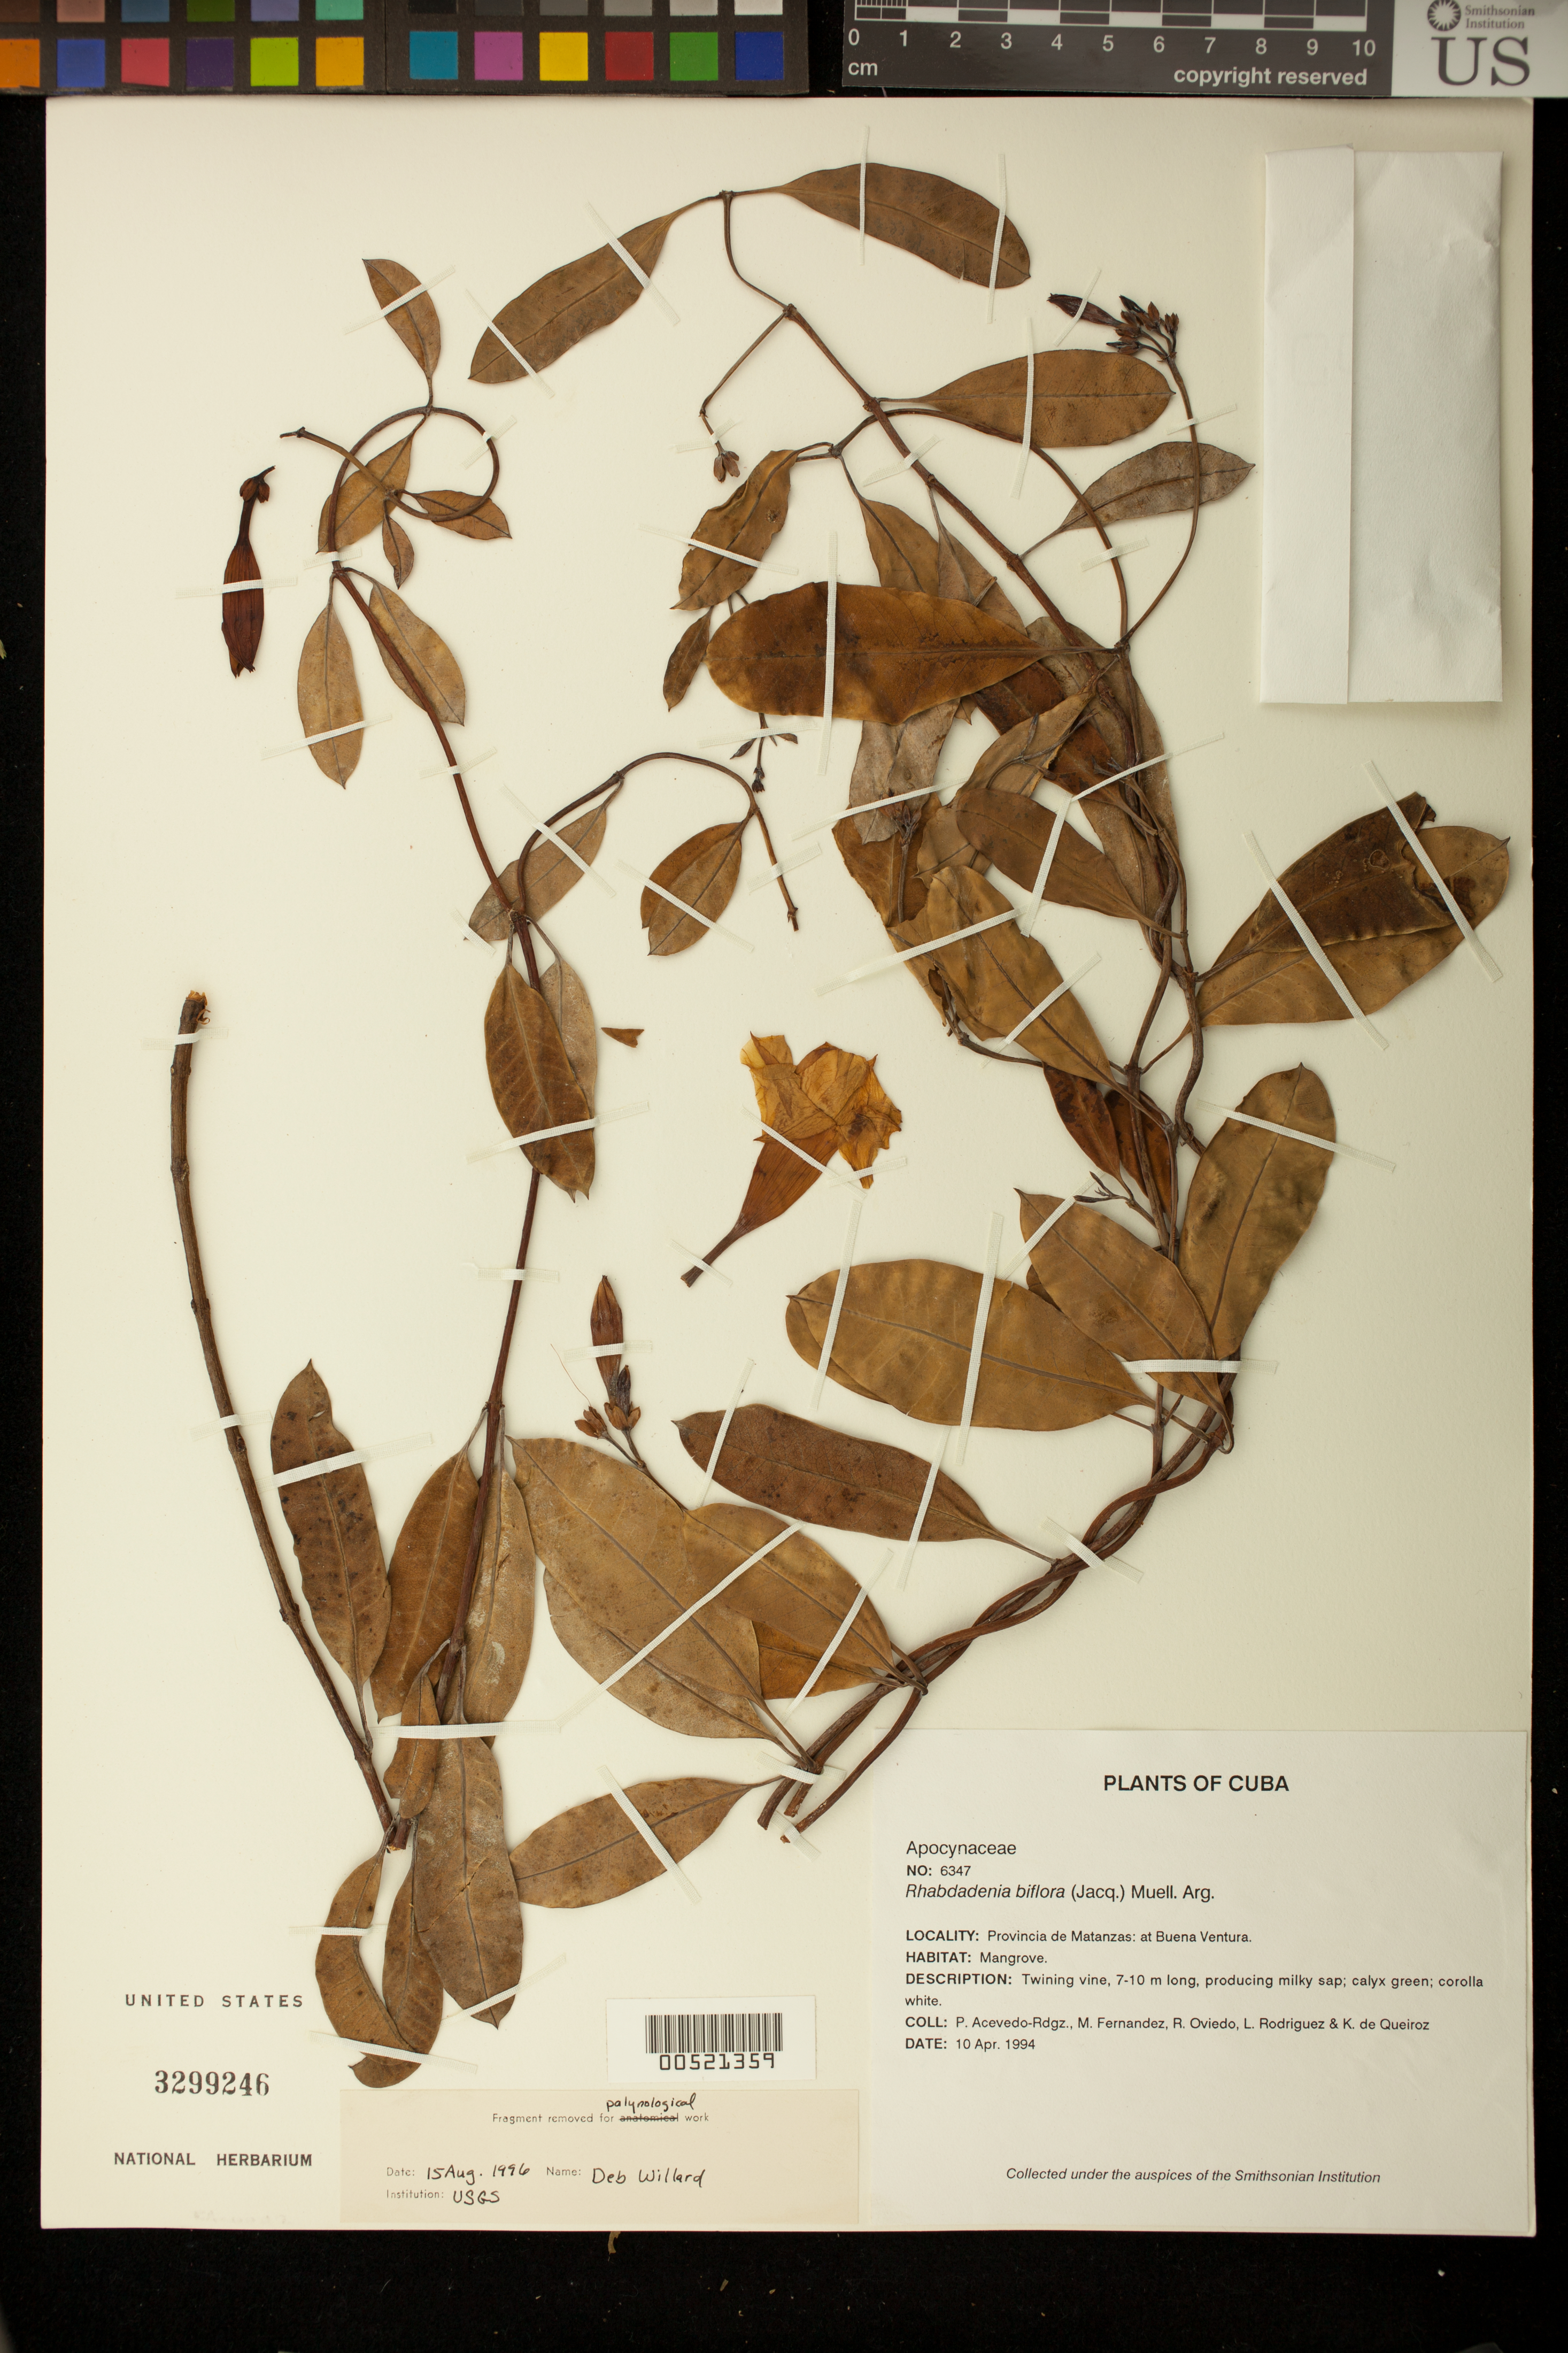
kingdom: Plantae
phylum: Tracheophyta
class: Magnoliopsida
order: Gentianales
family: Apocynaceae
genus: Rhabdadenia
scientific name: Rhabdadenia biflora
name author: (Jacq.) Müll. Arg.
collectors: P. Acevedo-Rodr., M. Fernández, R. Oviedo, L. Rodriguez & K. De Queiroz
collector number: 6347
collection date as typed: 10 Apr 1994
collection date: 1994-04-10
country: Cuba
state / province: Matanzas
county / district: Municipio de Ciénaga de Zapata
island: Cuba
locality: Buena Ventura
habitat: Mangrove.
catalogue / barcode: US 3299246